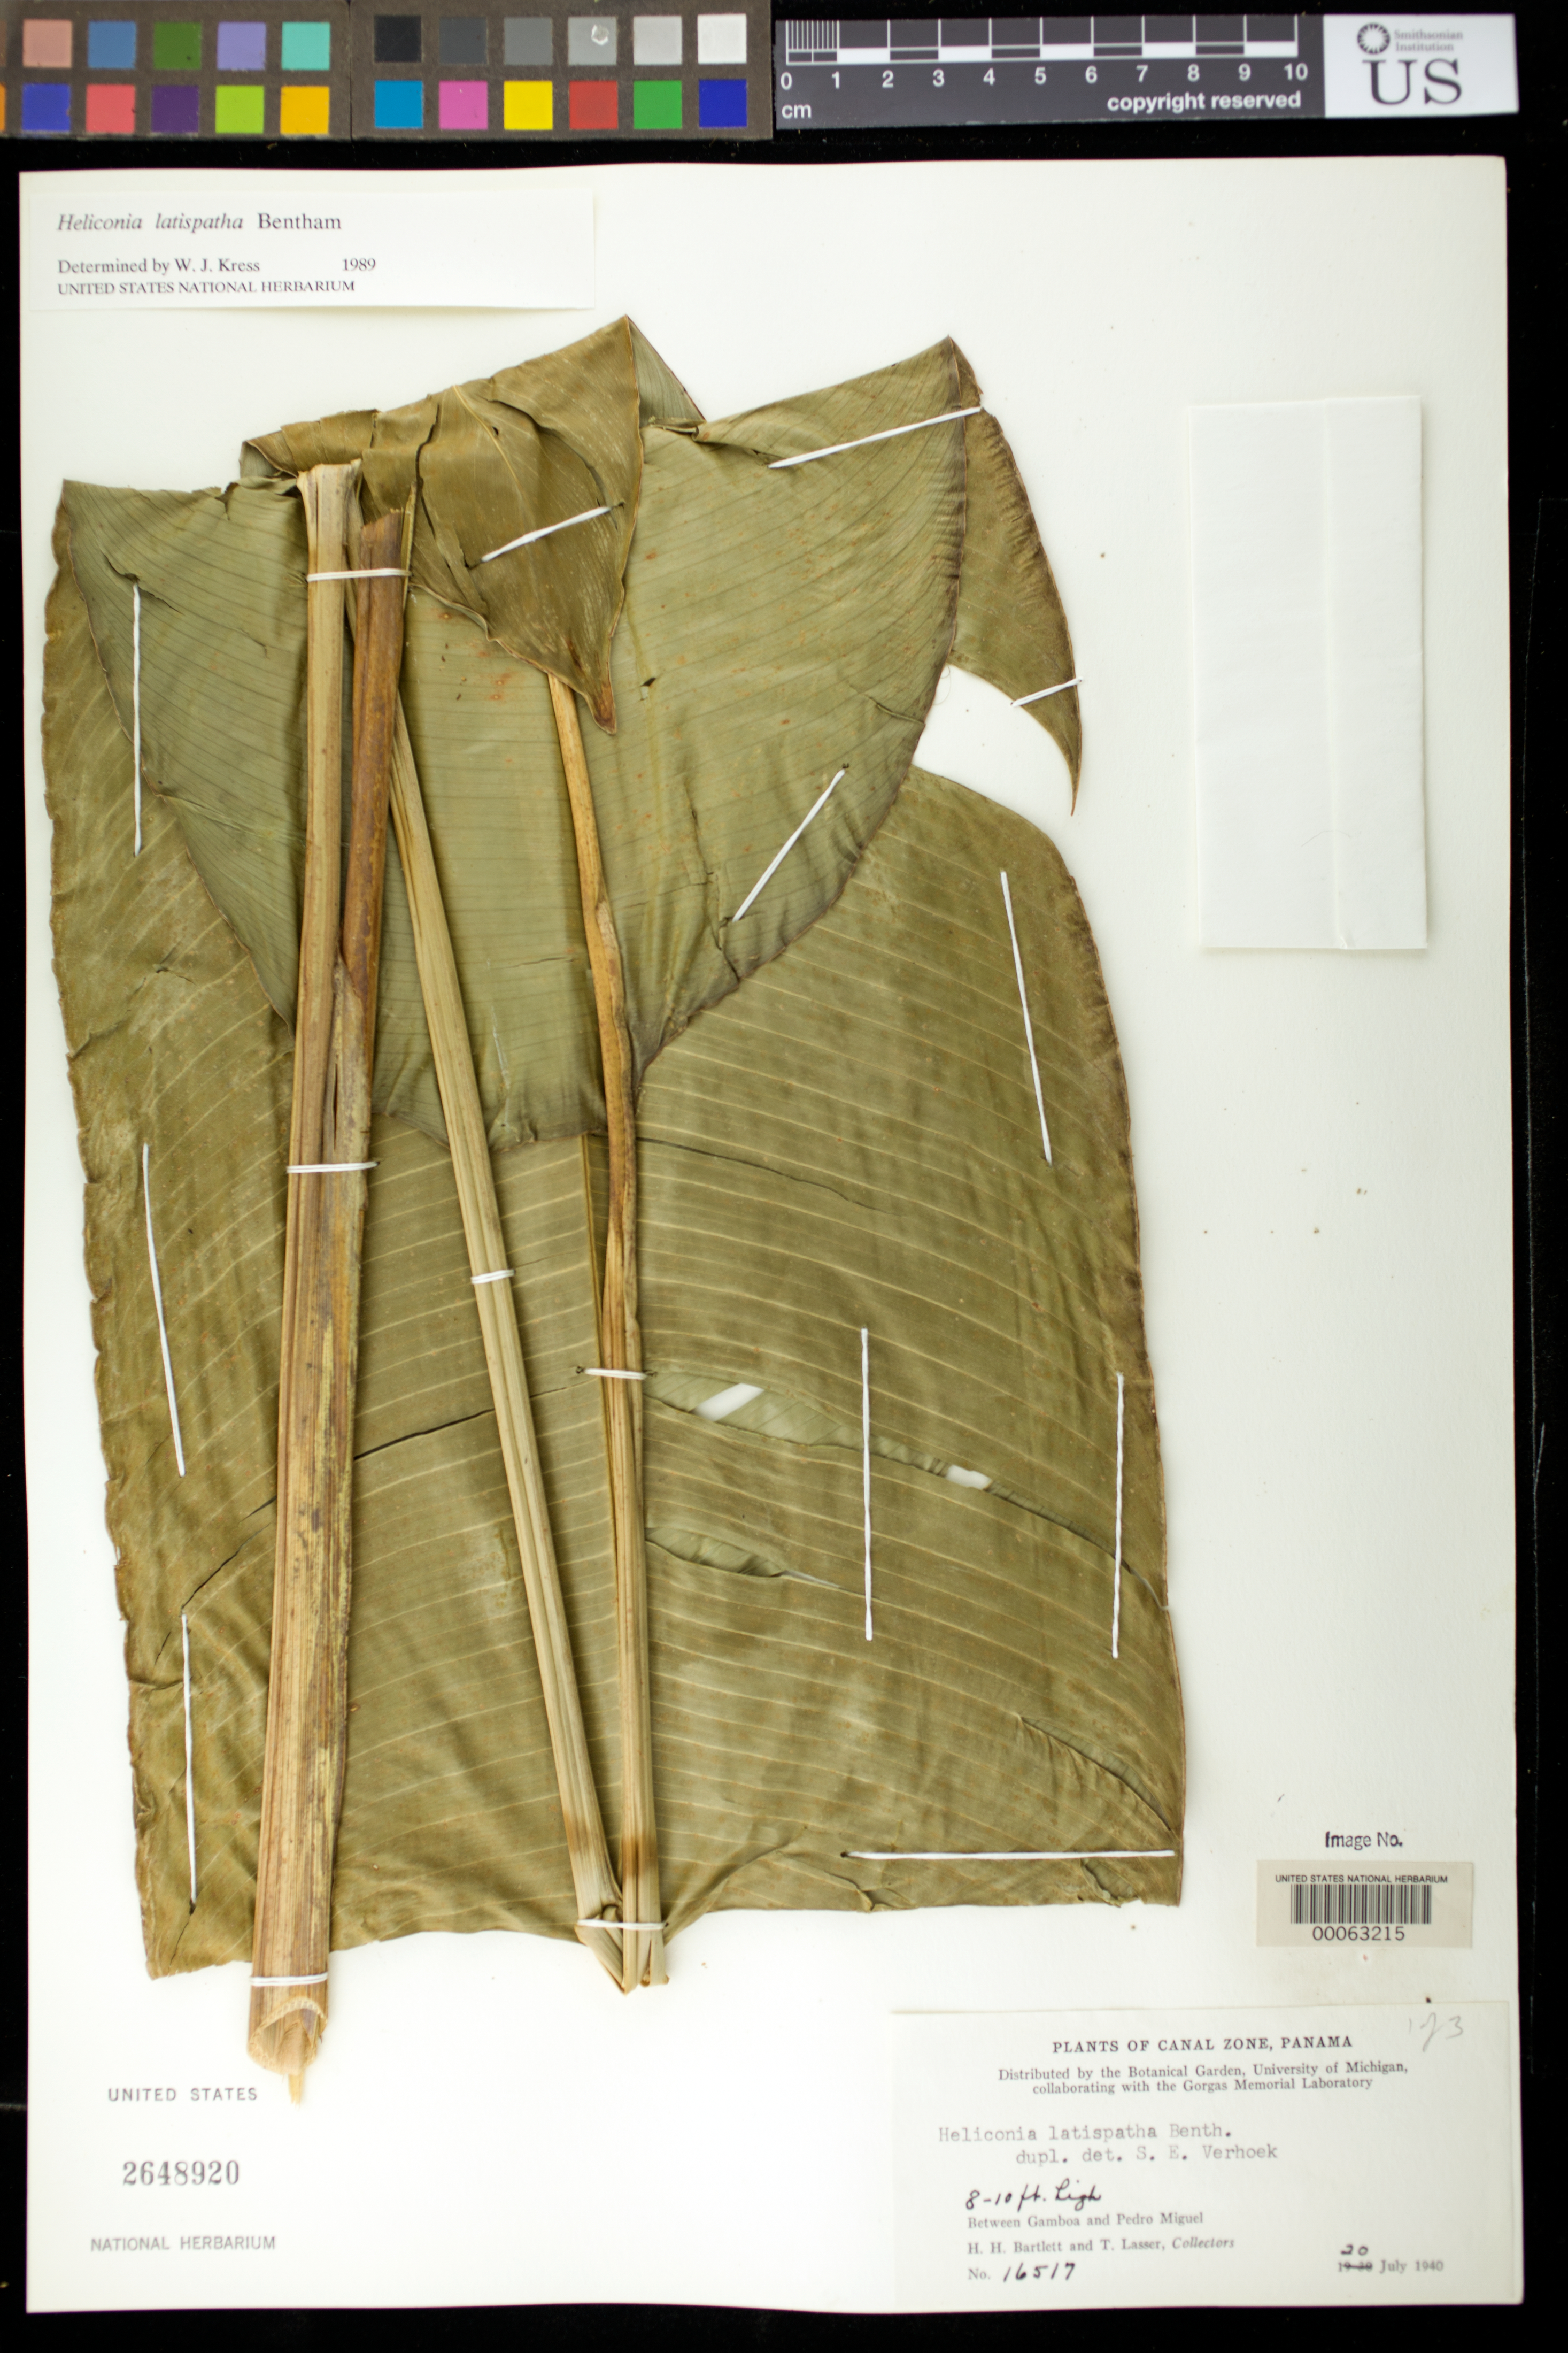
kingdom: Plantae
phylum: Tracheophyta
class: Liliopsida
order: Zingiberales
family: Heliconiaceae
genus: Heliconia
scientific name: Heliconia latispatha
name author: Benth.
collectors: H. H. Bartlett & T. Lasser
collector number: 16517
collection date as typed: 20 Jul 1940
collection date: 1940-07-20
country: Panama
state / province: Colón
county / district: Canal Zone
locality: Between Gamboa and Pedro Miguel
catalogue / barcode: US 2648920